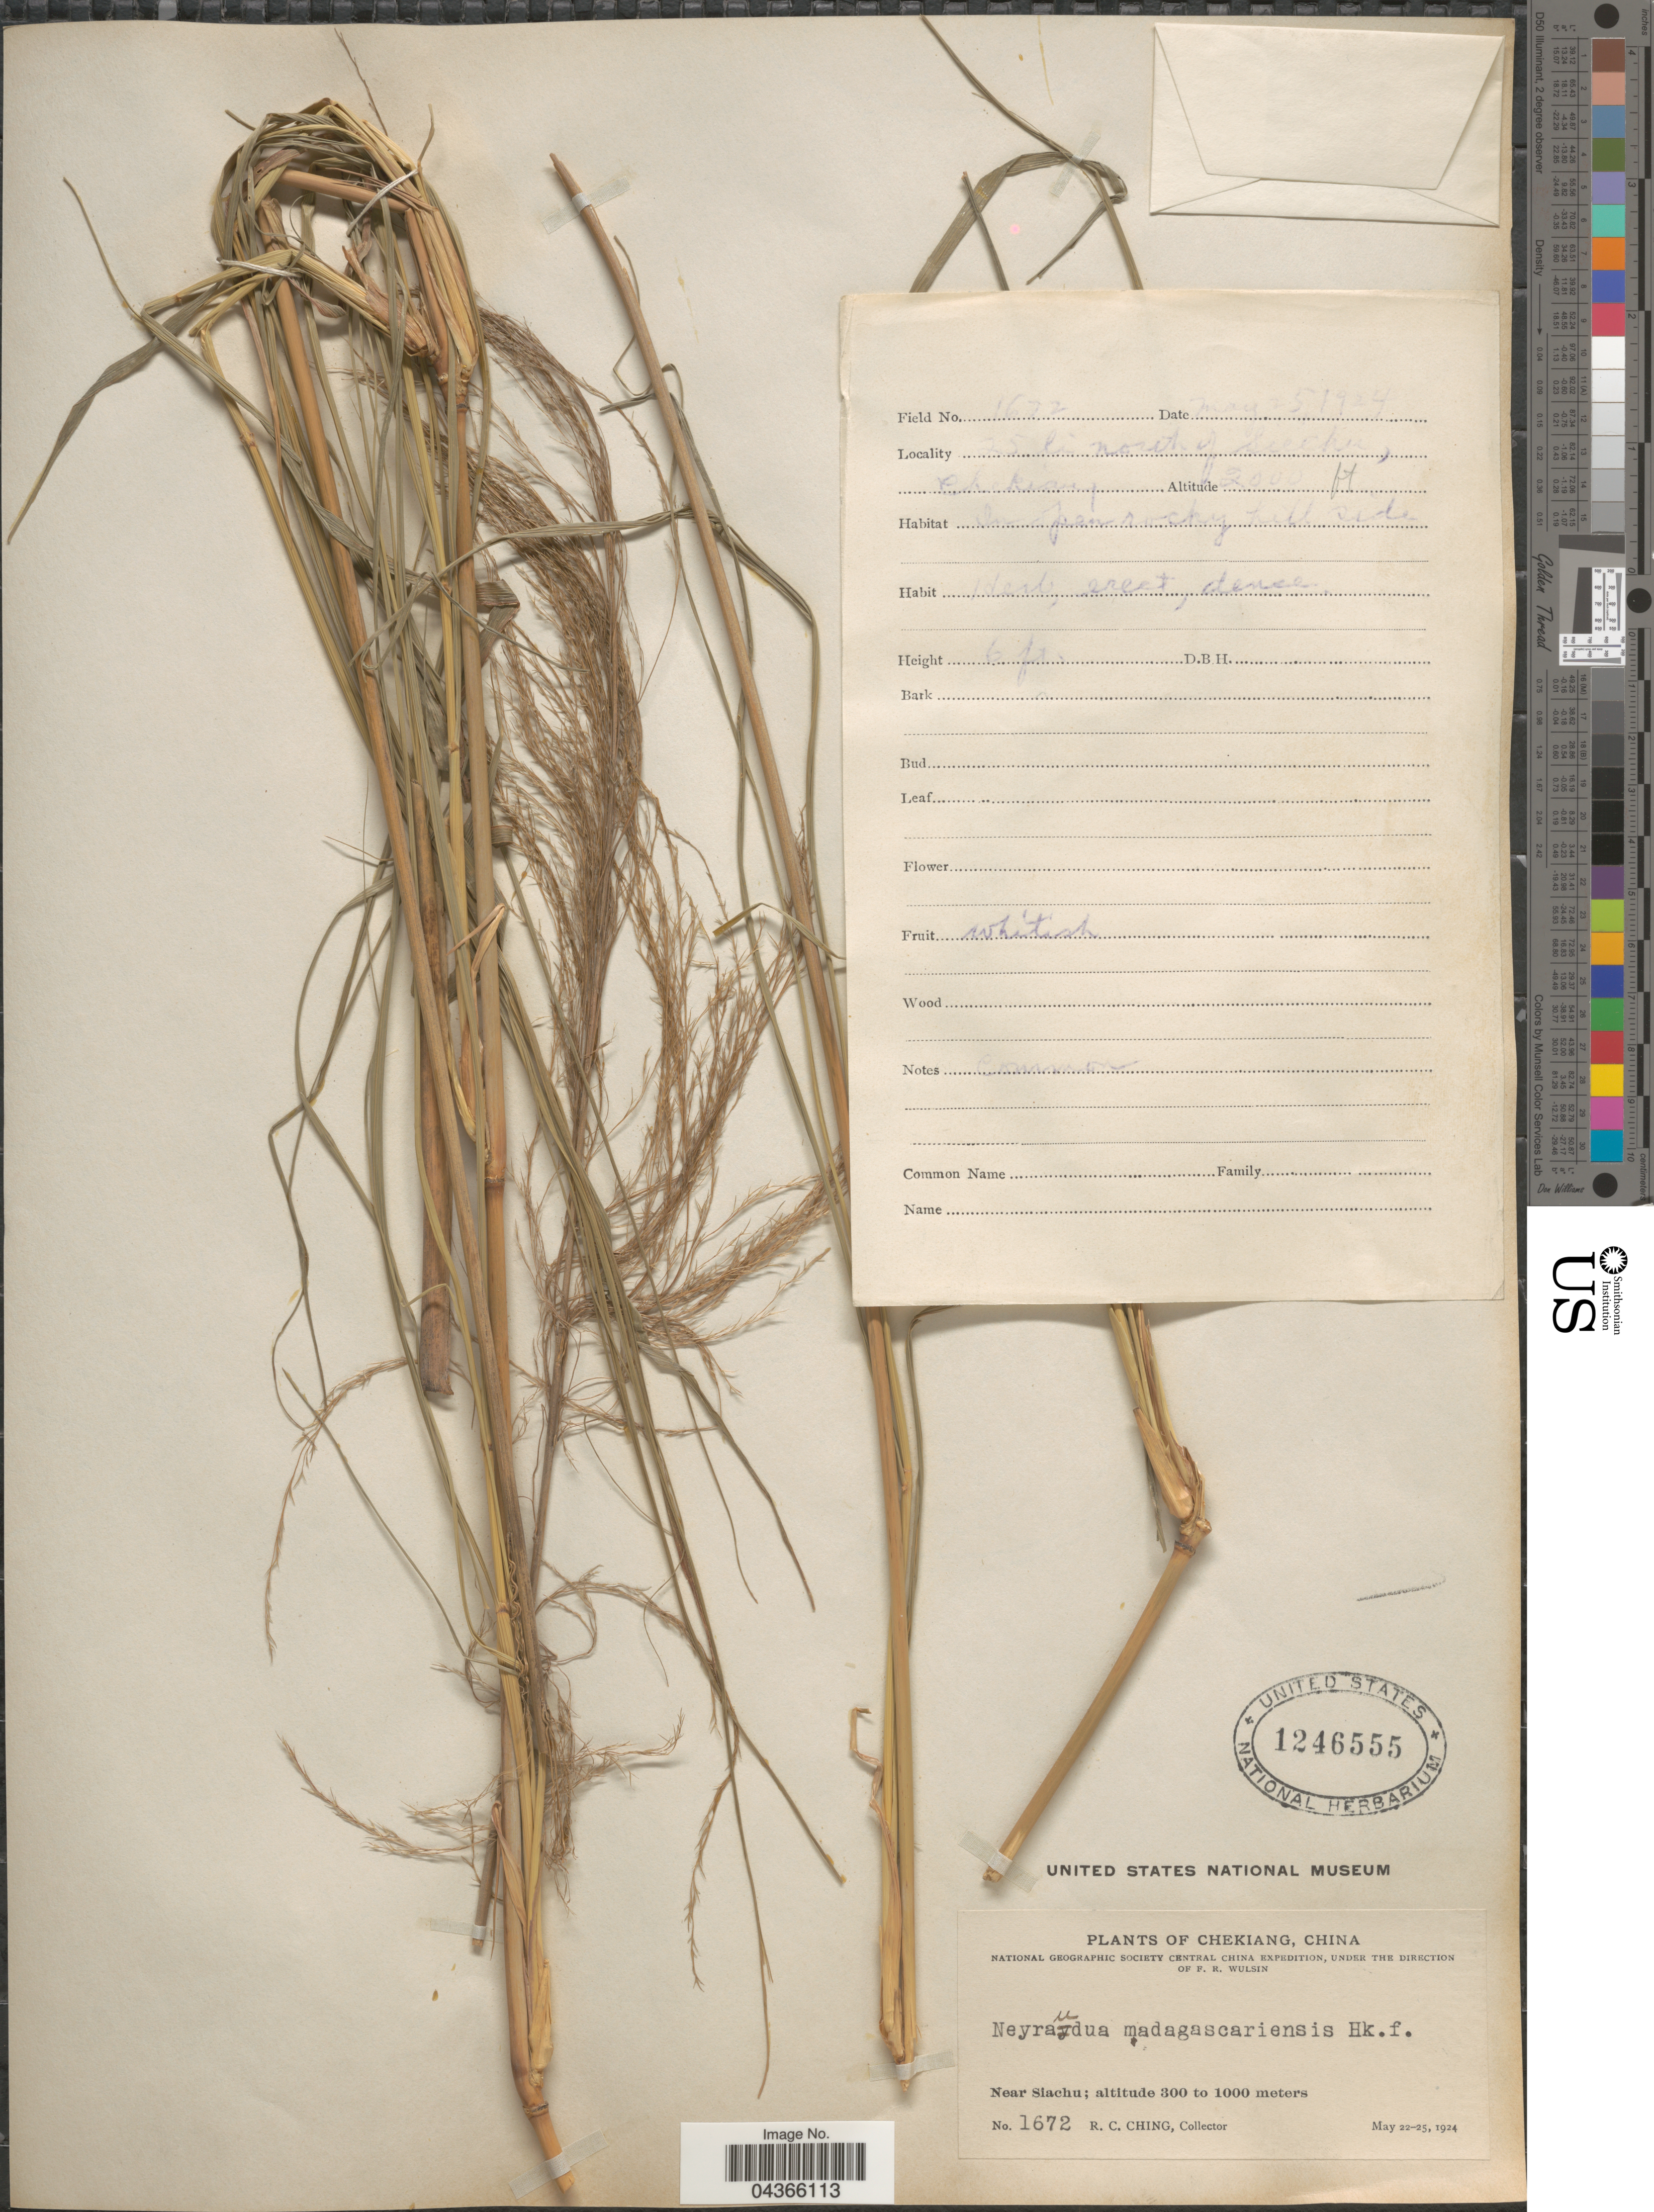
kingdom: Plantae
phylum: Tracheophyta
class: Liliopsida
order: Poales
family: Poaceae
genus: Neyraudia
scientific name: Neyraudia arundinacea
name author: (L.) Henr.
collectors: R. C. Ching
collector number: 1672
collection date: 1924-05-25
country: China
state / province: Zhejiang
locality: Chekiang. 25 li north of Seichu. On open rocky hill side. Near Siachu.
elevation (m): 610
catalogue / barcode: US 1246555